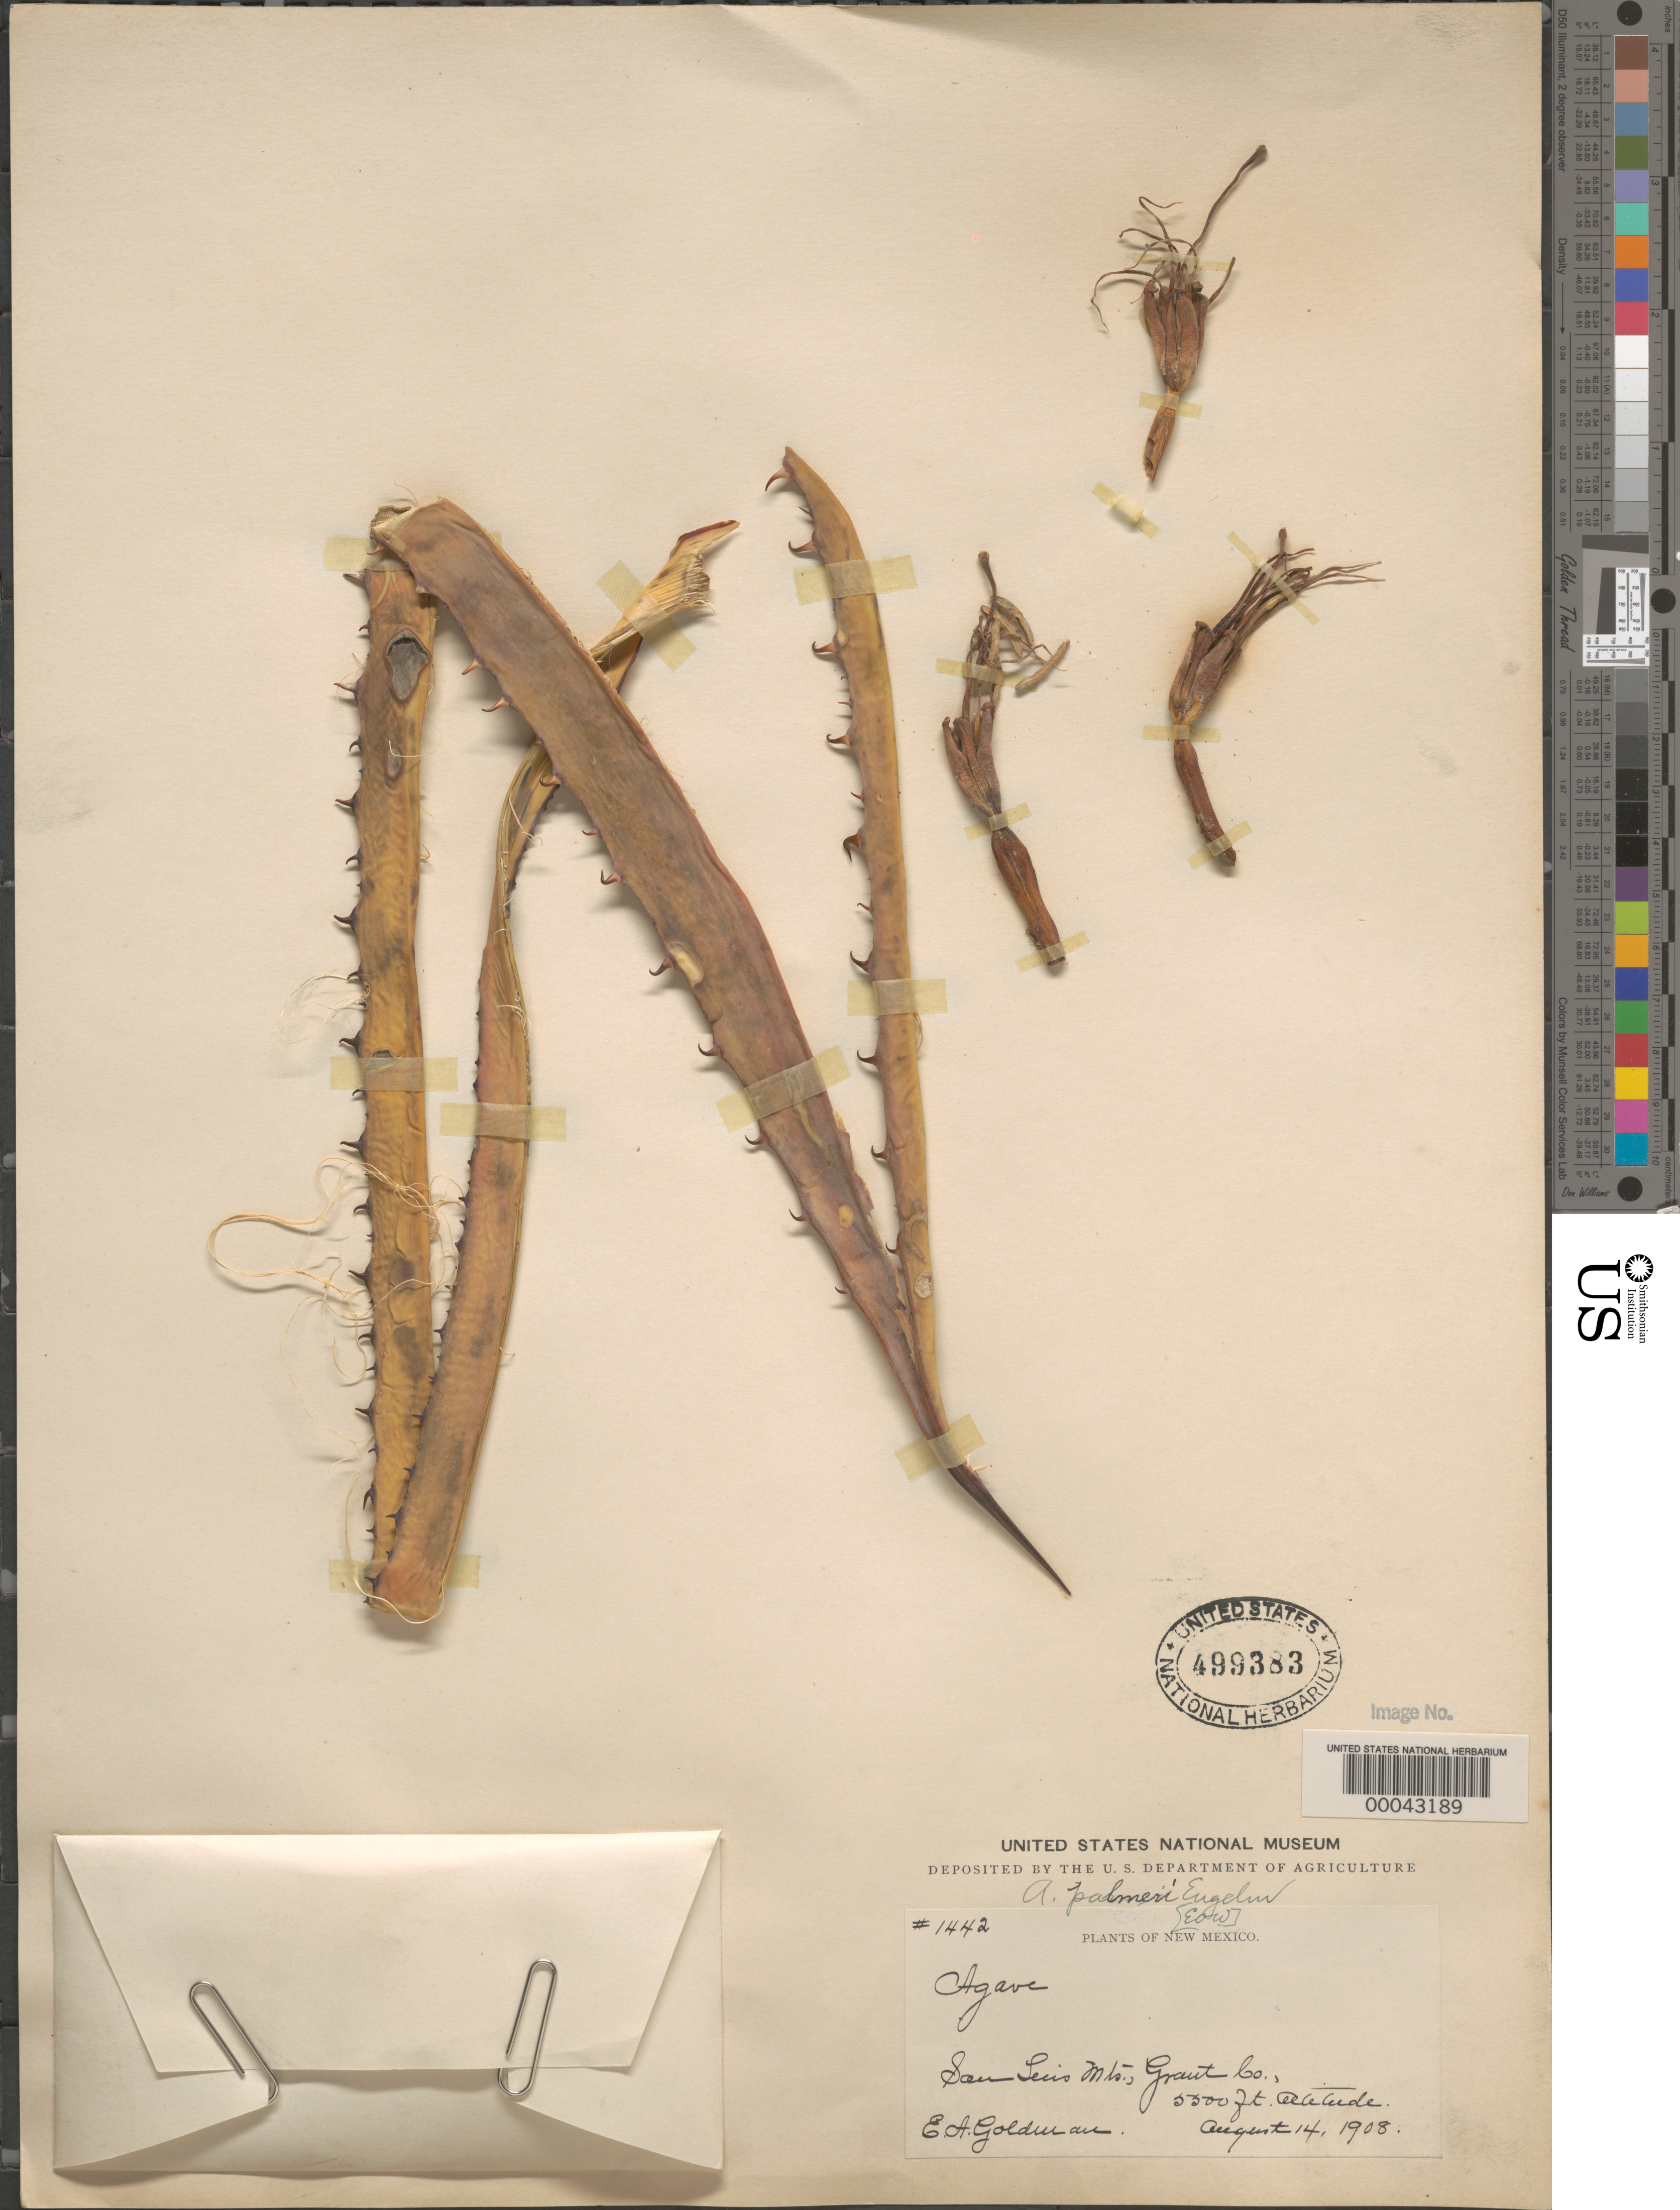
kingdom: Plantae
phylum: Tracheophyta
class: Liliopsida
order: Asparagales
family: Asparagaceae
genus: Agave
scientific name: Agave palmeri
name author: Engelm.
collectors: E. A. Goldman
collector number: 1442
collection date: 1908-08-14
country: United States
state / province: New Mexico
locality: San Luis Mts., Grant Co.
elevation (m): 1676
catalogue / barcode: US 499383